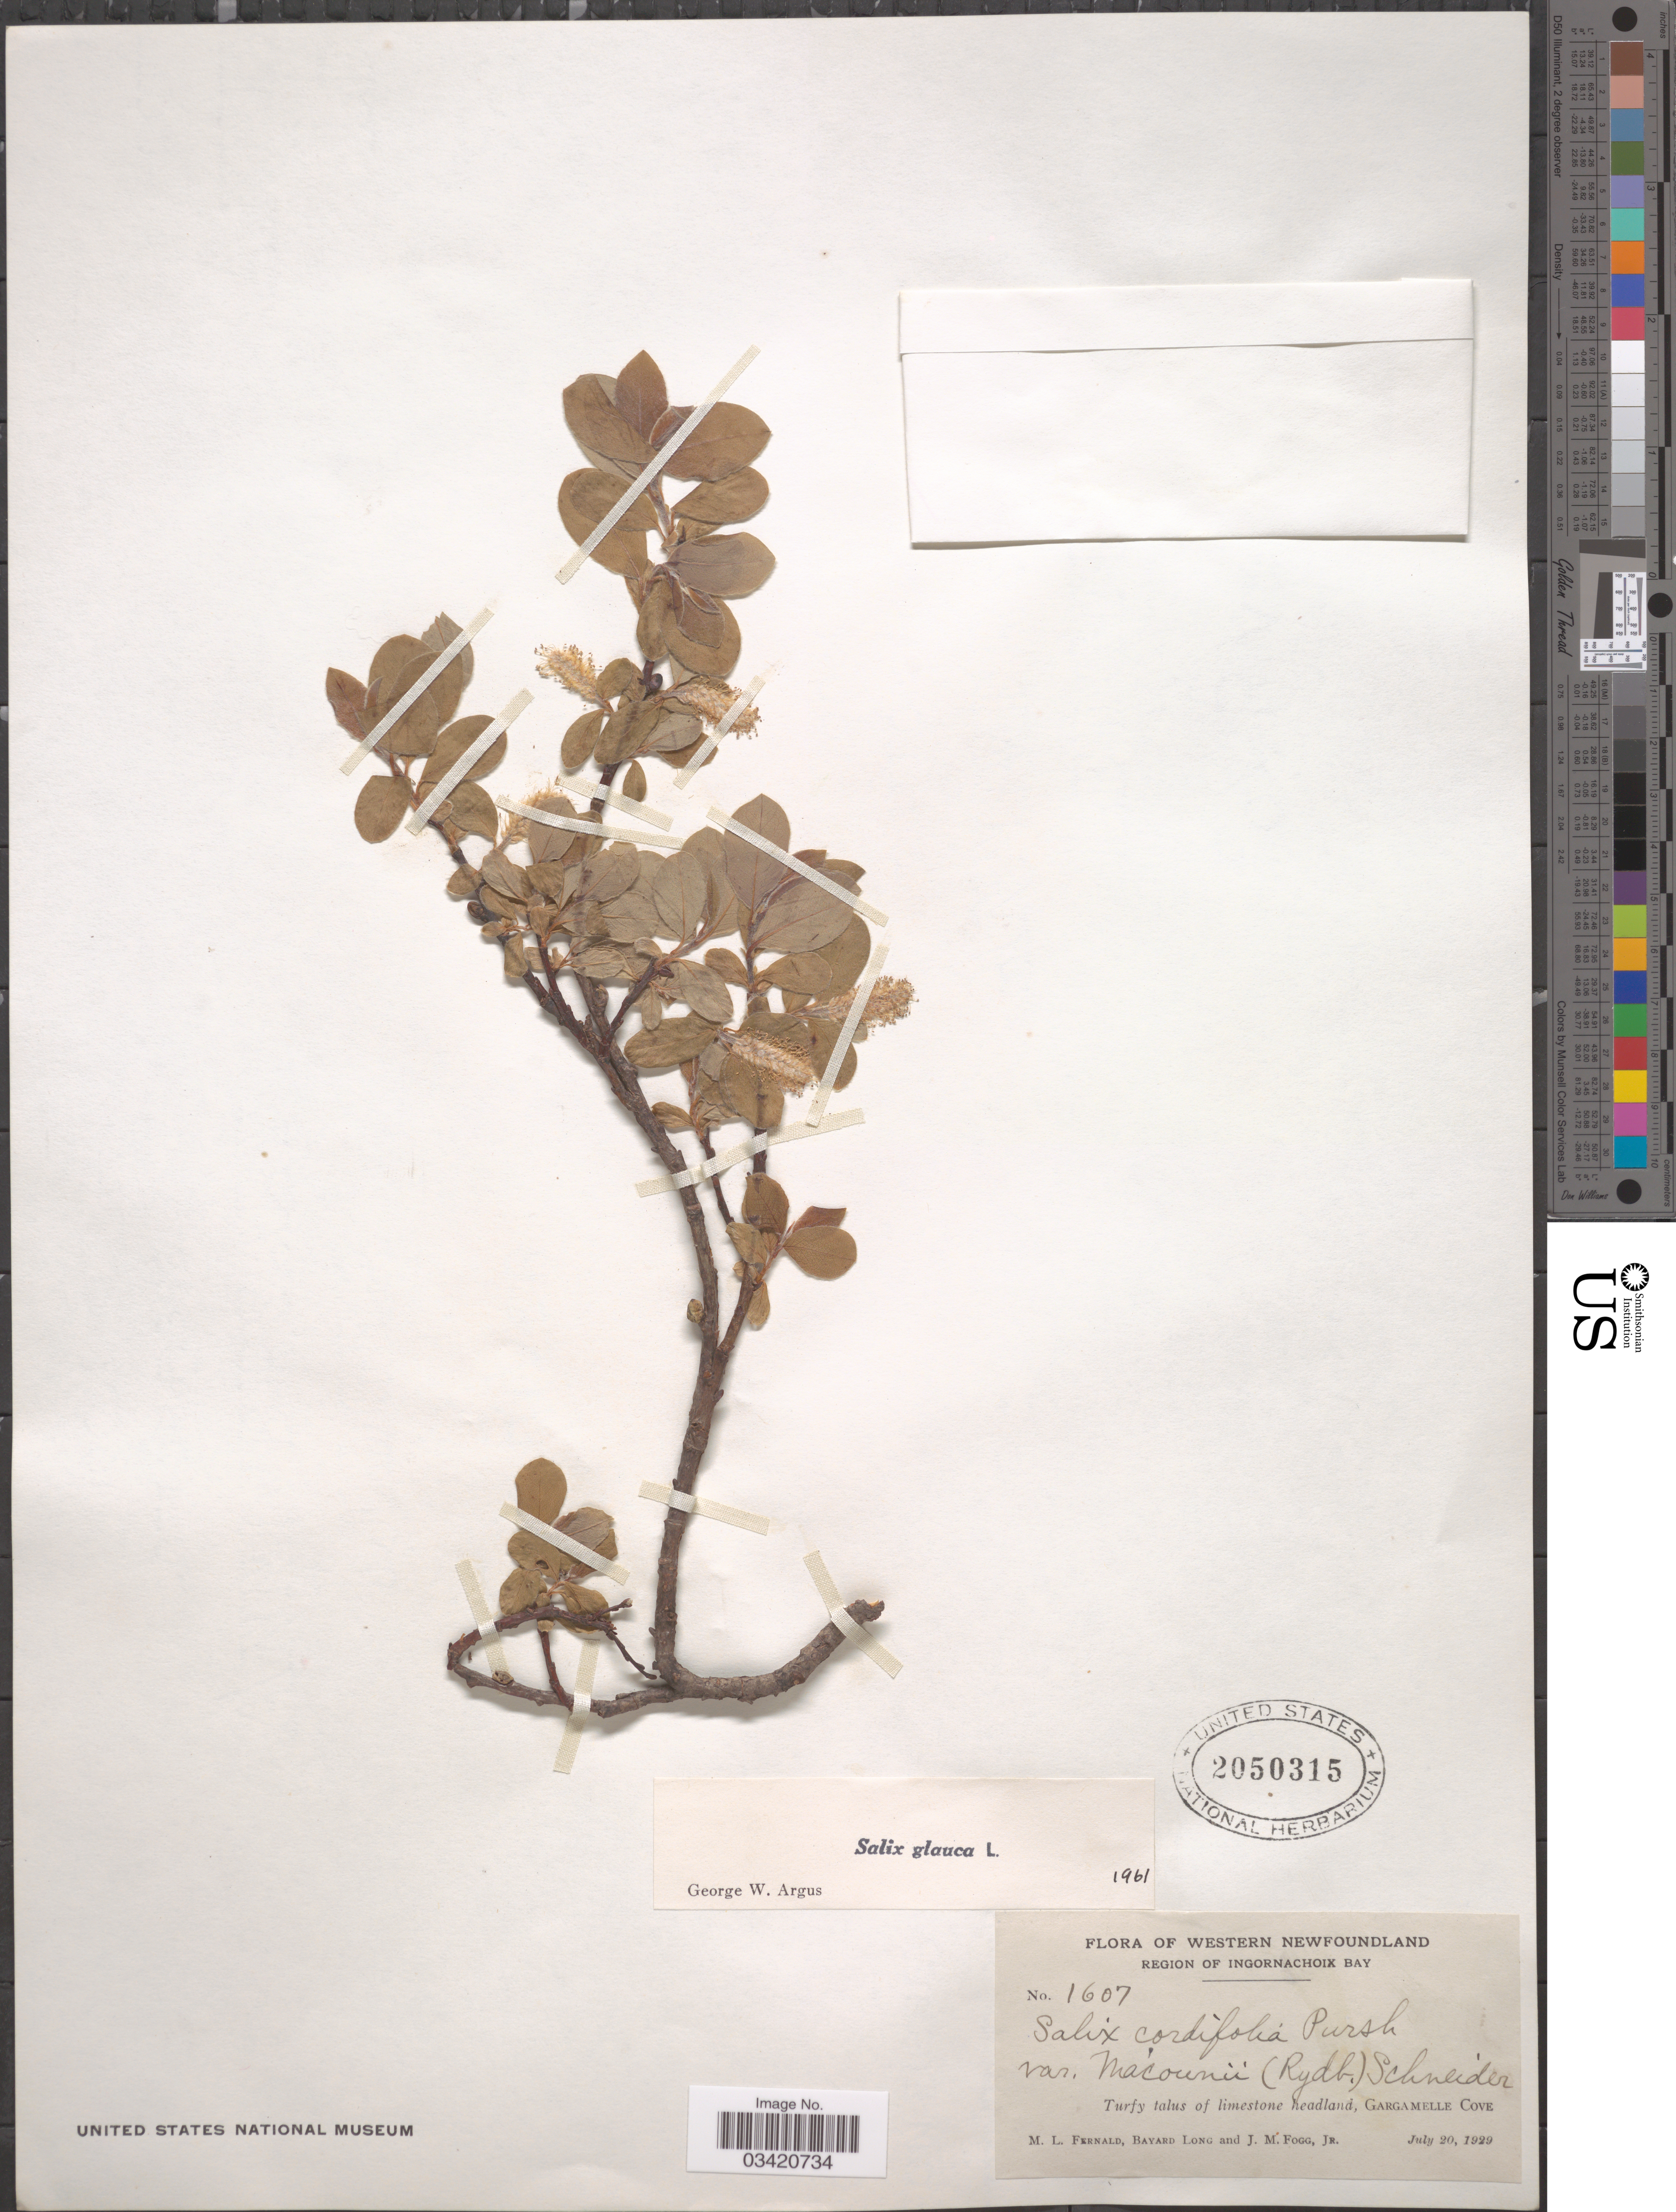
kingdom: Plantae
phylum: Tracheophyta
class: Magnoliopsida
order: Malpighiales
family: Salicaceae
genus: Salix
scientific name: Salix glauca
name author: L.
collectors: M. L. Fernald, B. Long & J. Fogg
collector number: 1607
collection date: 1929-07-20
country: Canada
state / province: Newfoundland and Labrador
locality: Western Newfoundland. Region of Ingornachoix Bay. Turfy talus of limestone headland, Gargamelle Cove.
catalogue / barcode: US 2050315